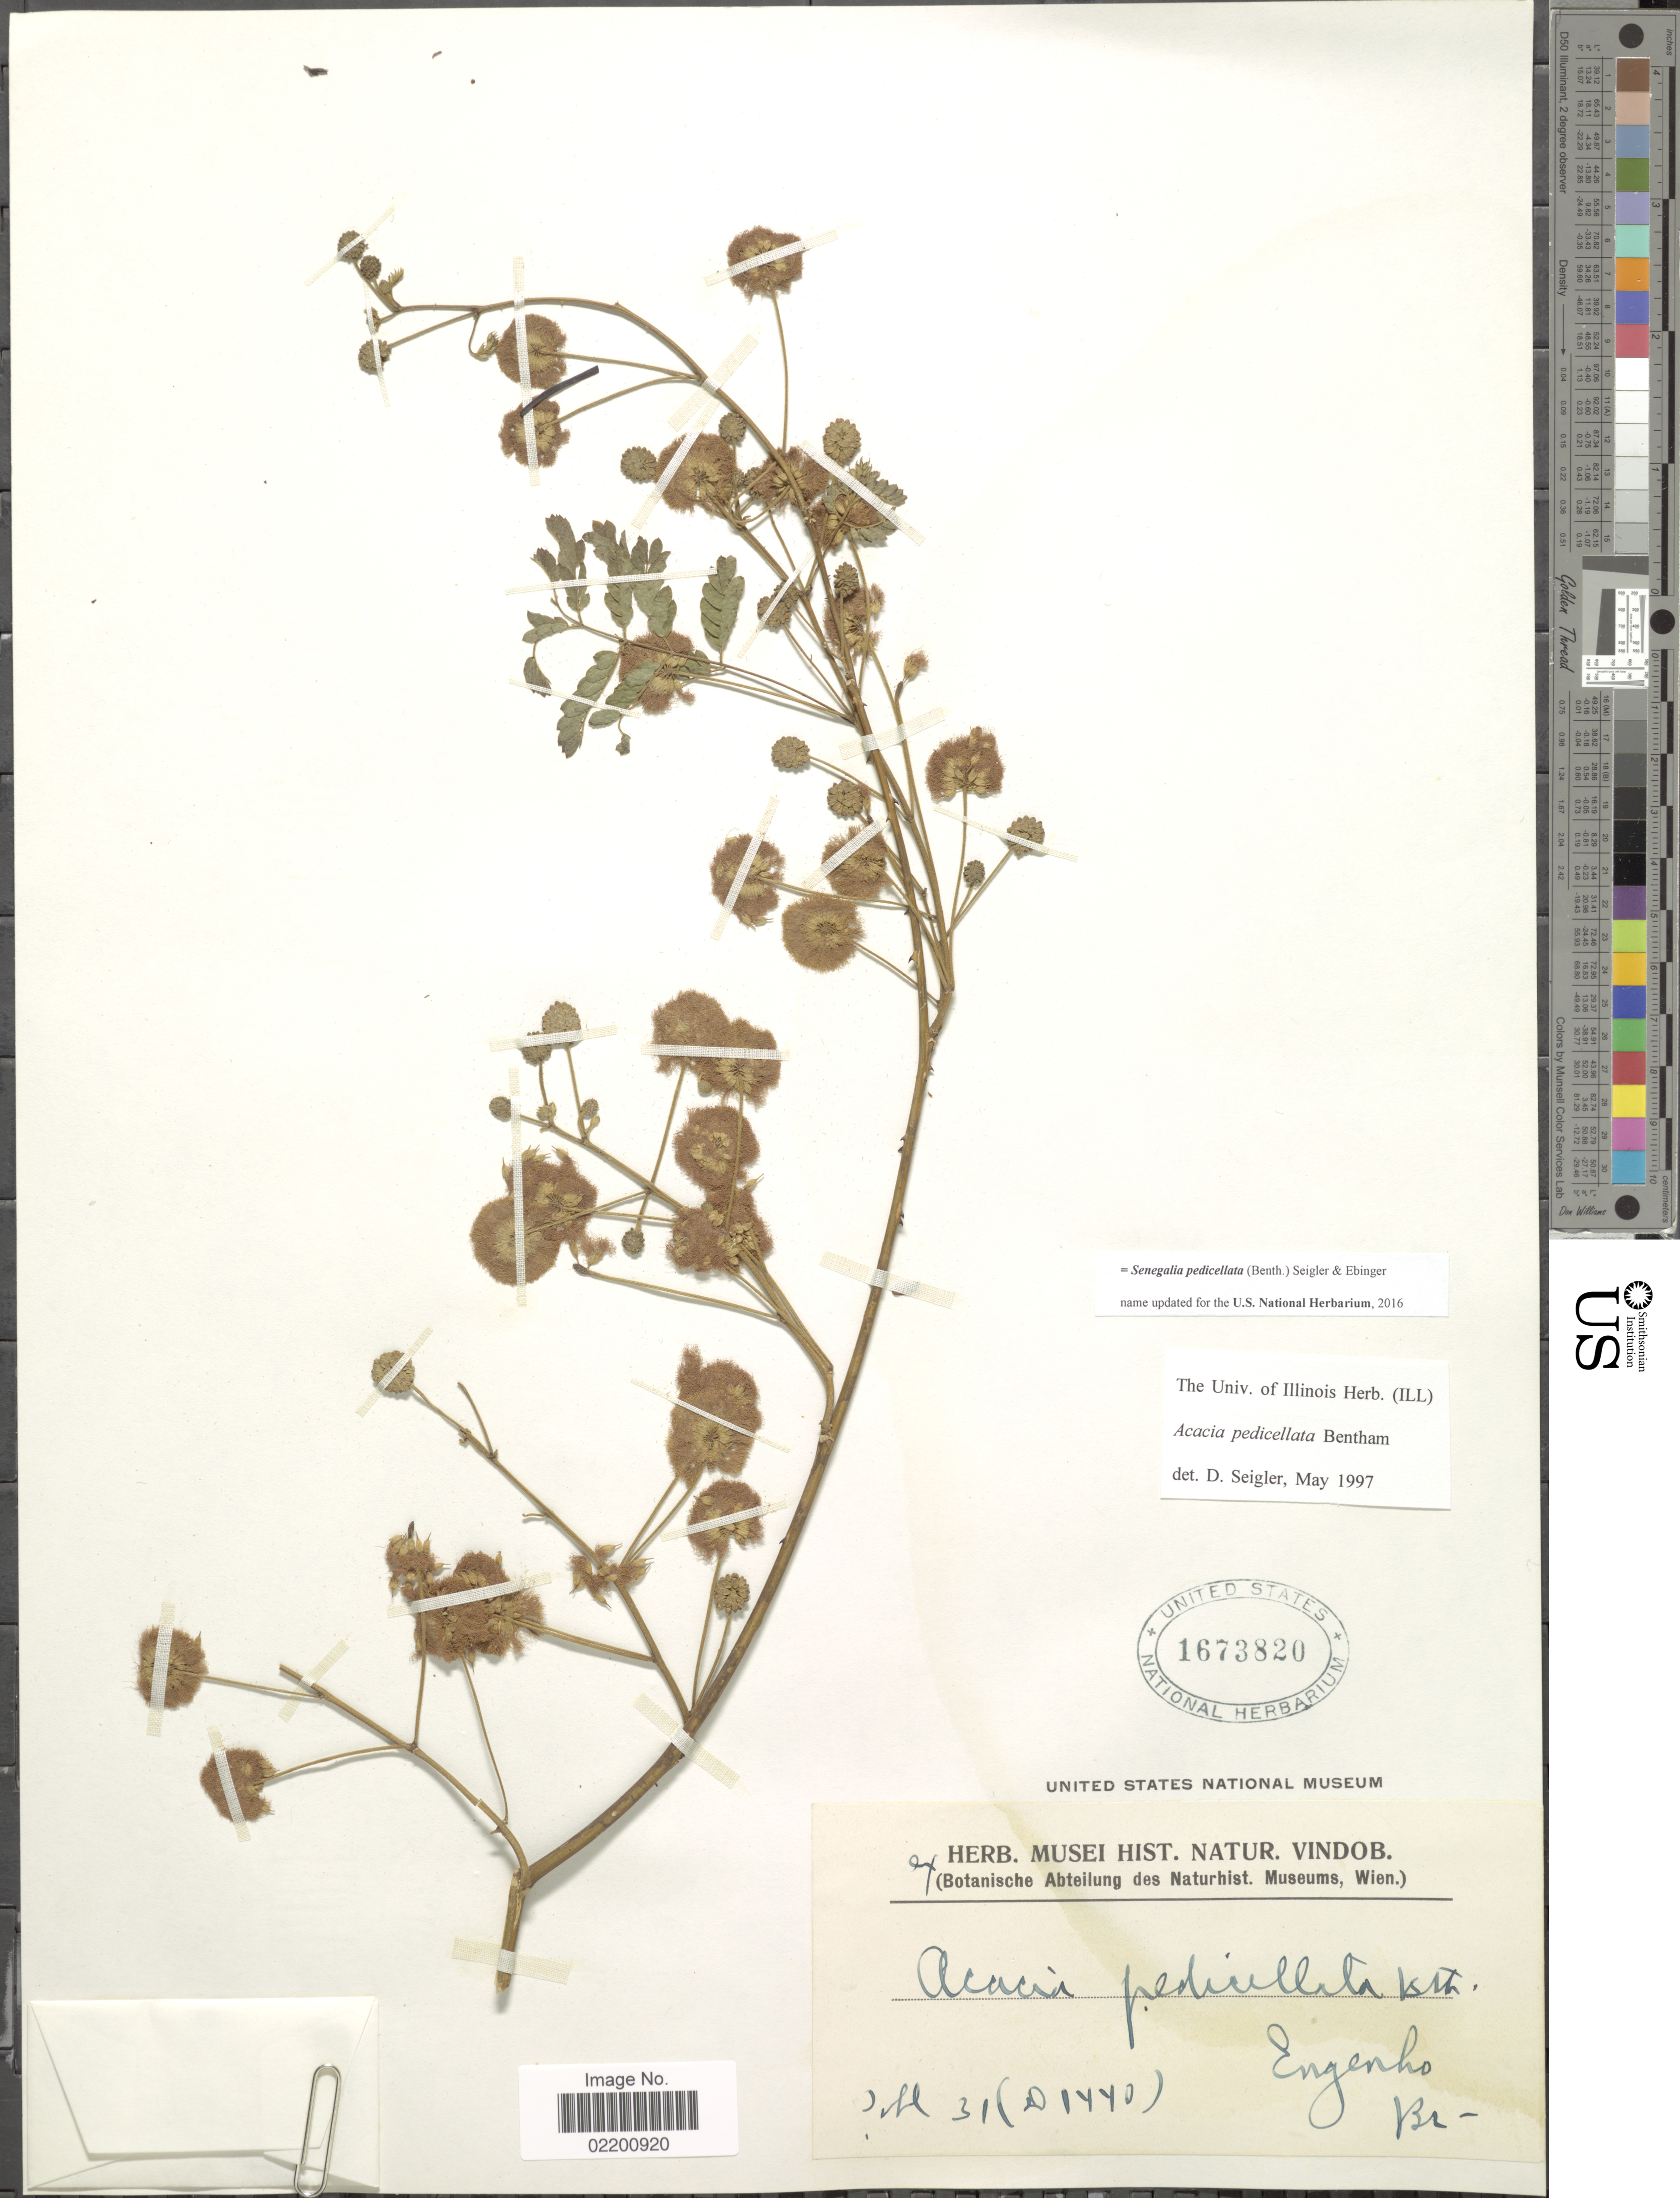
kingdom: Plantae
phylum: Tracheophyta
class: Magnoliopsida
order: Fabales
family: Fabaceae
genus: Senegalia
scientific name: Senegalia pedicellata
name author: (Benth.) Seigler & Ebinger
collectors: ex herb. Musei Hist. Natur. Vindob.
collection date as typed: Transcribed d/m/y: //31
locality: Engenho, Br.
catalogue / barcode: US 1673820